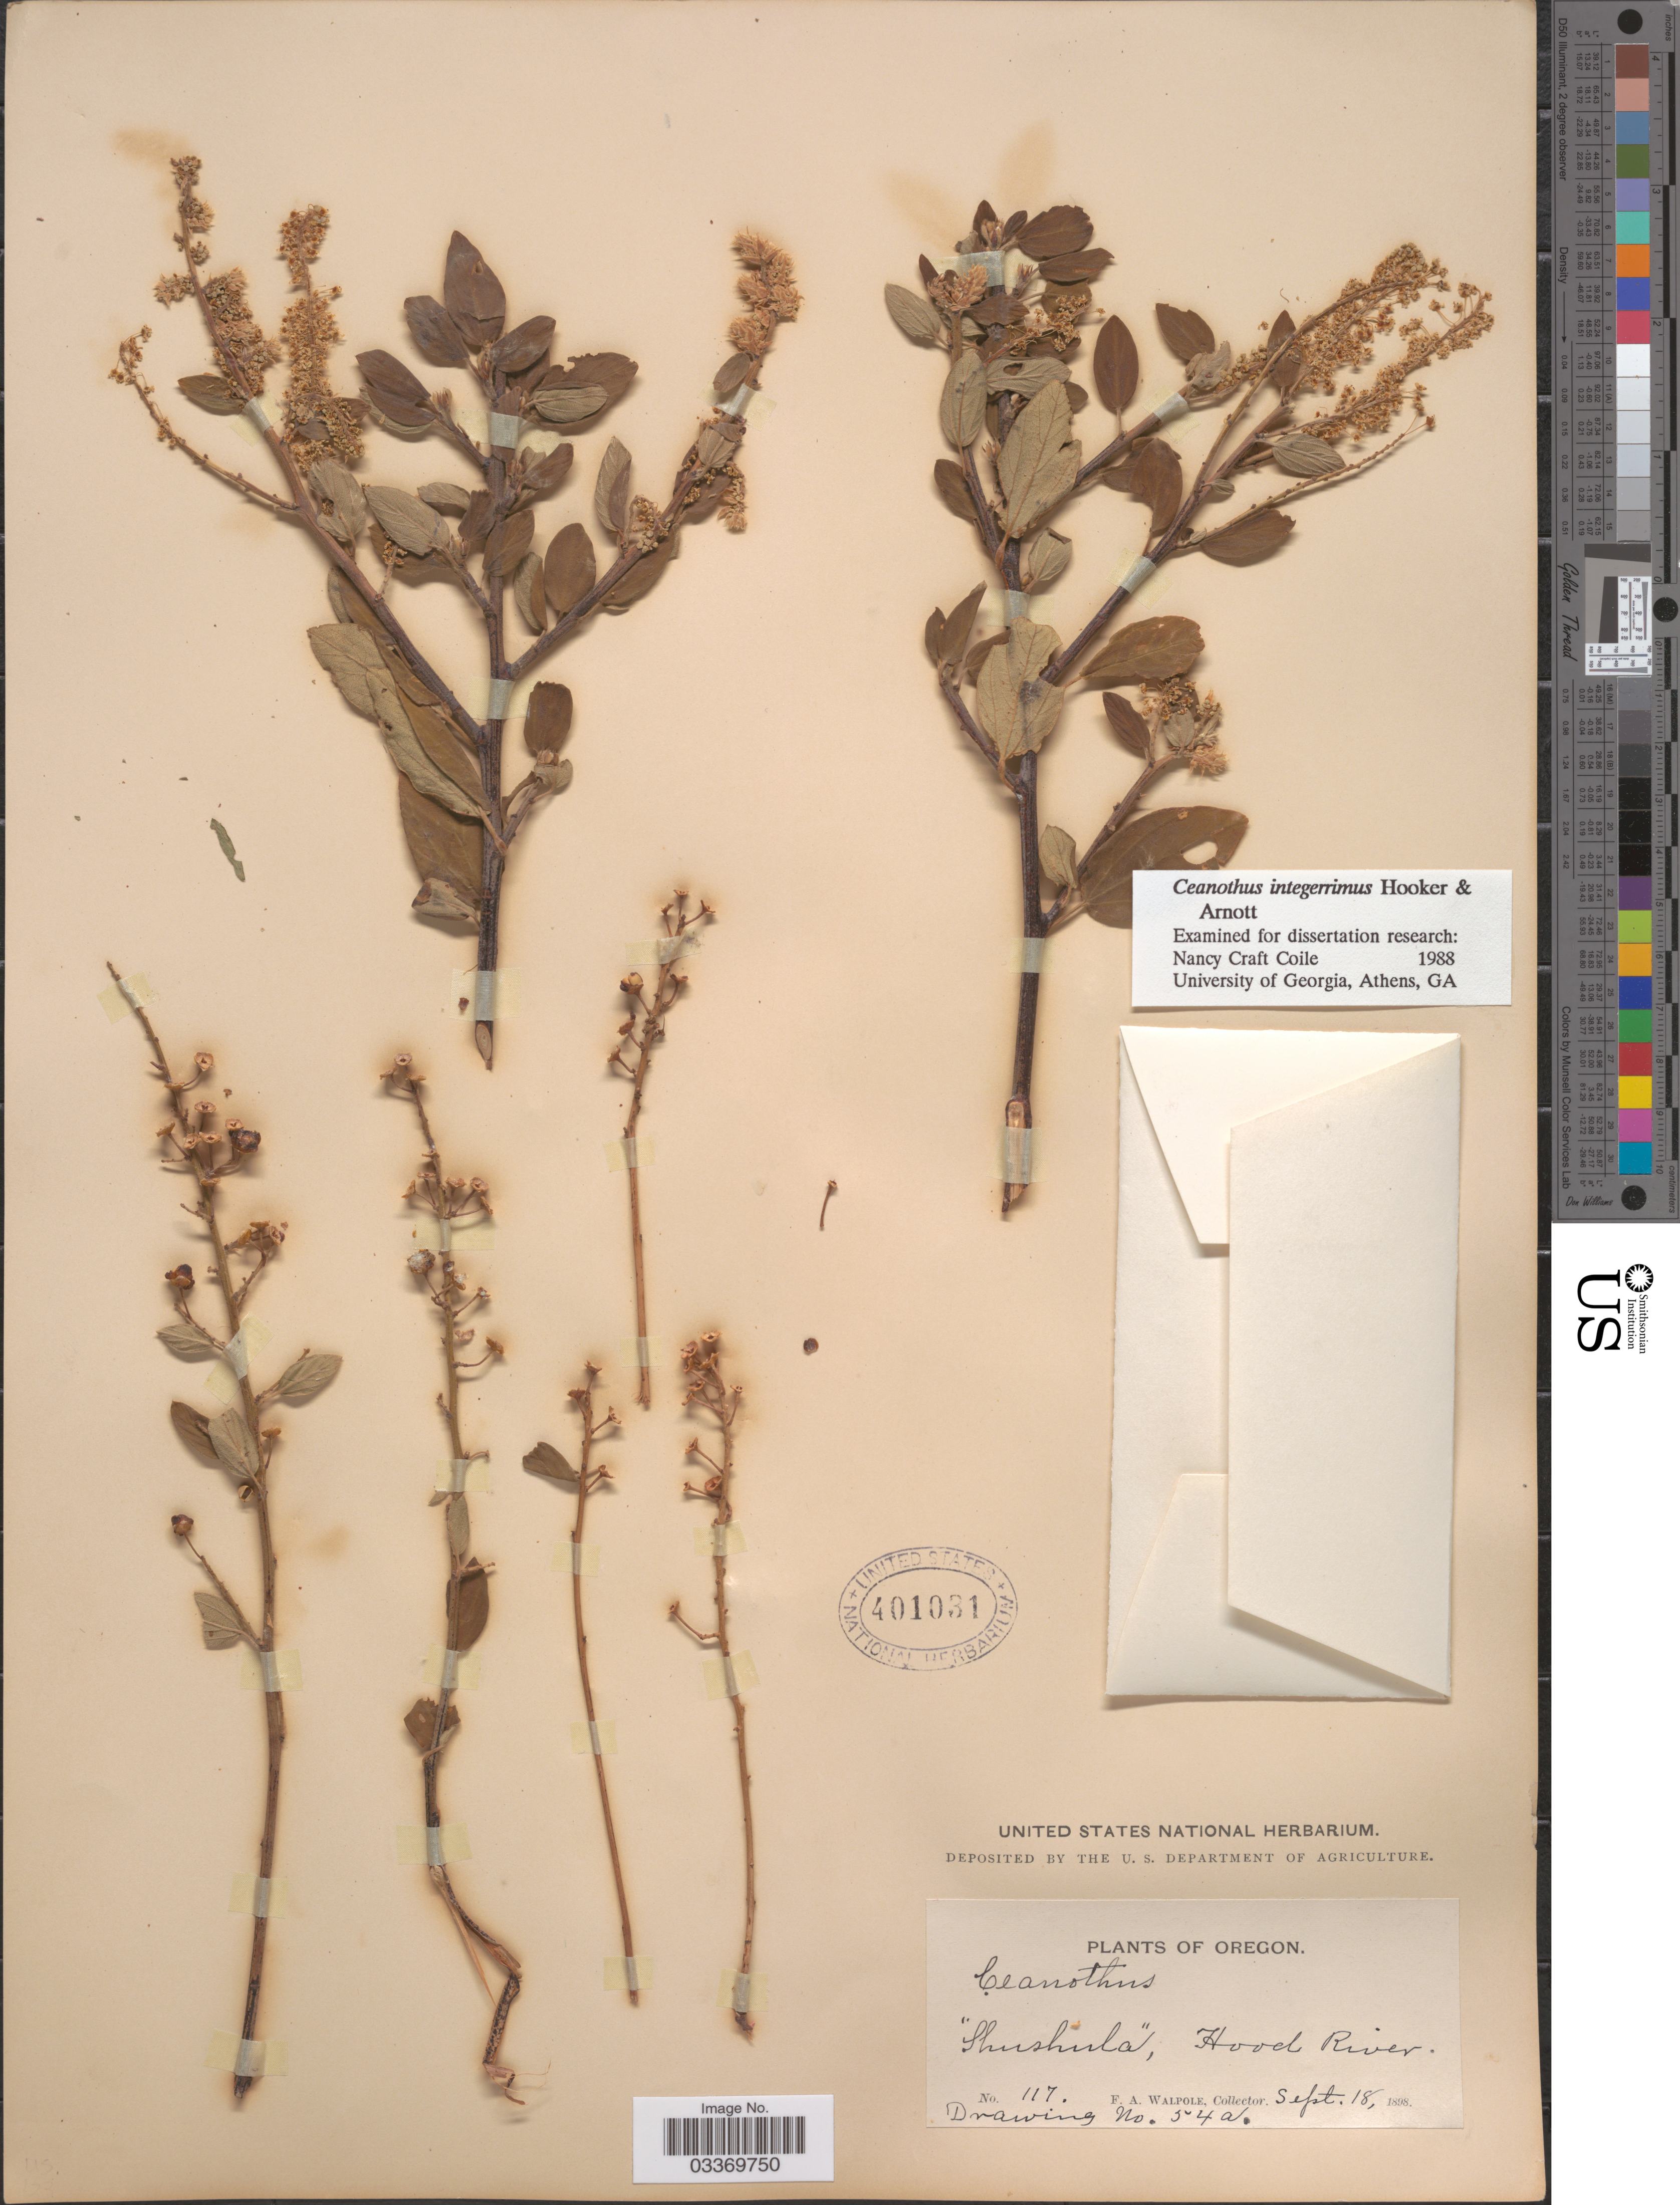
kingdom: Plantae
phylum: Tracheophyta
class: Magnoliopsida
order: Rosales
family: Rhamnaceae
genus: Ceanothus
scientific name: Ceanothus integerrimus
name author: Hook. & Arn.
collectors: F. Walpole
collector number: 117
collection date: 1898-09-18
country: United States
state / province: Oregon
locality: Shushula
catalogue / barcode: US 401031